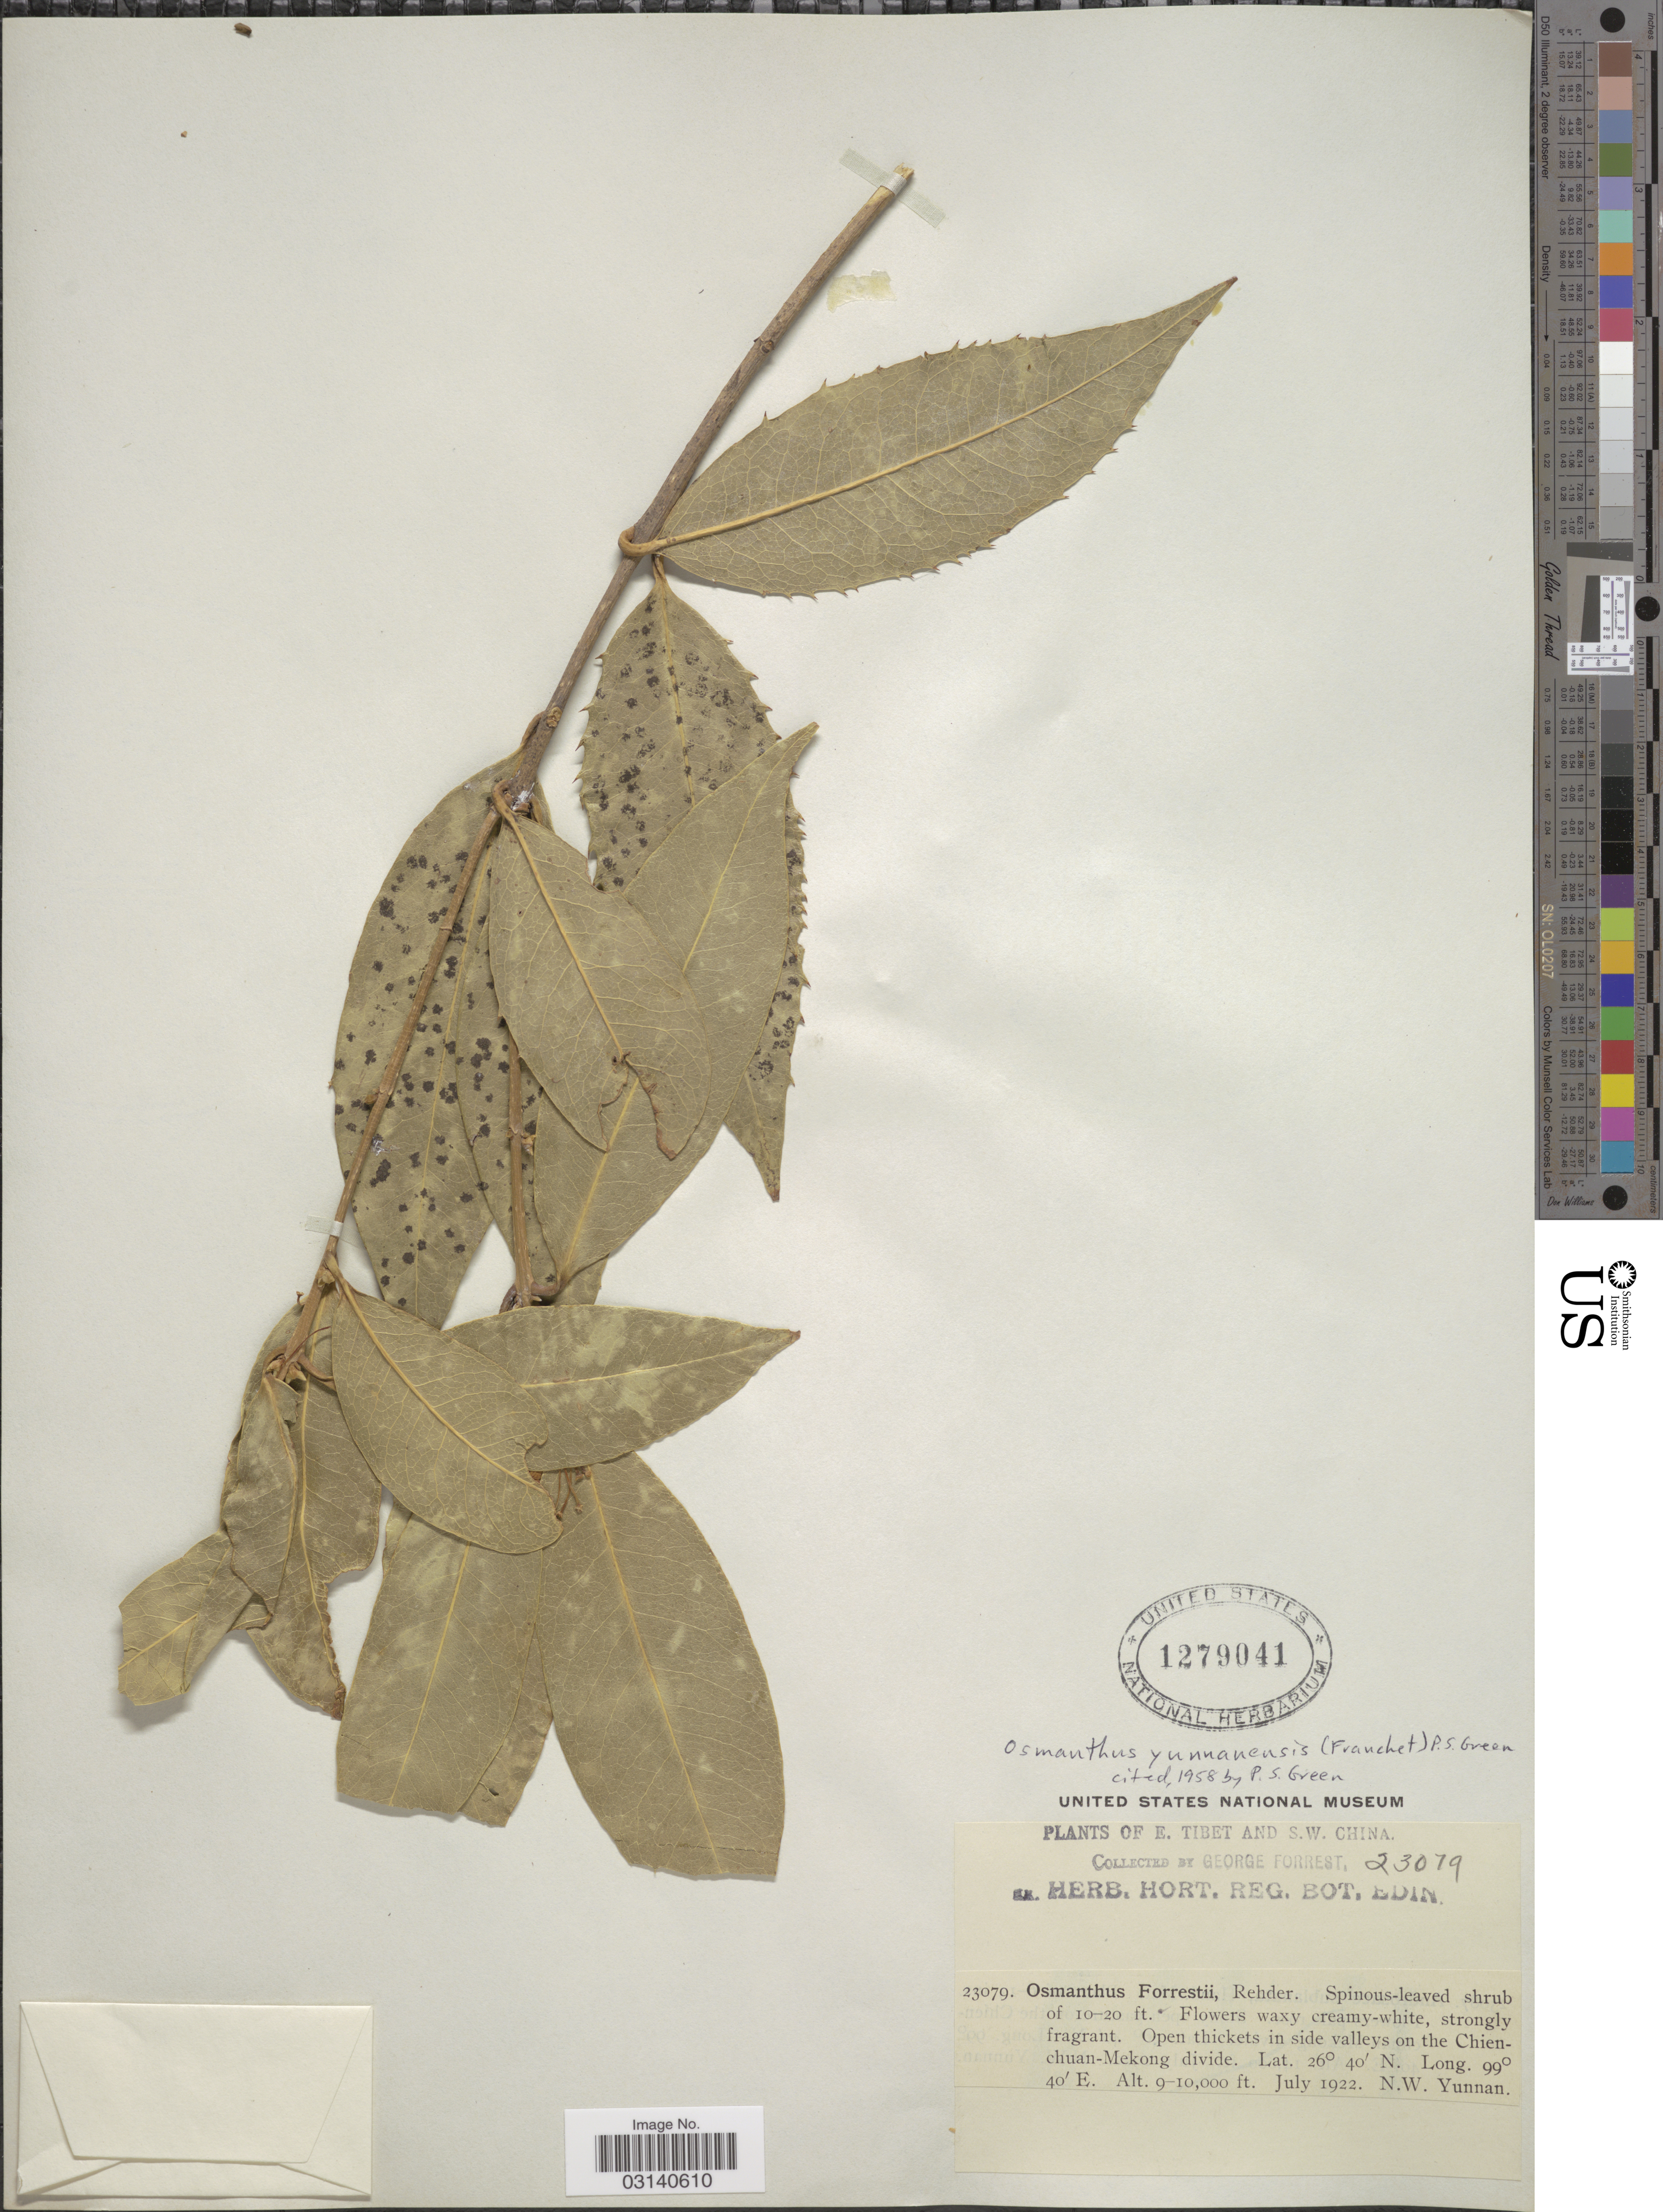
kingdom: Plantae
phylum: Tracheophyta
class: Magnoliopsida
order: Lamiales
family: Oleaceae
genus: Osmanthus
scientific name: Osmanthus yunnanensis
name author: (Franch.) P.S. Green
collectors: G. Forrest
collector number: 23079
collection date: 1922-07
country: China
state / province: Yunnan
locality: S.W. China, Open thickets in side valleys on the Chienchuan-Mekong divide, N.W. Yunnan.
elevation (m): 2743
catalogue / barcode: US 1279041